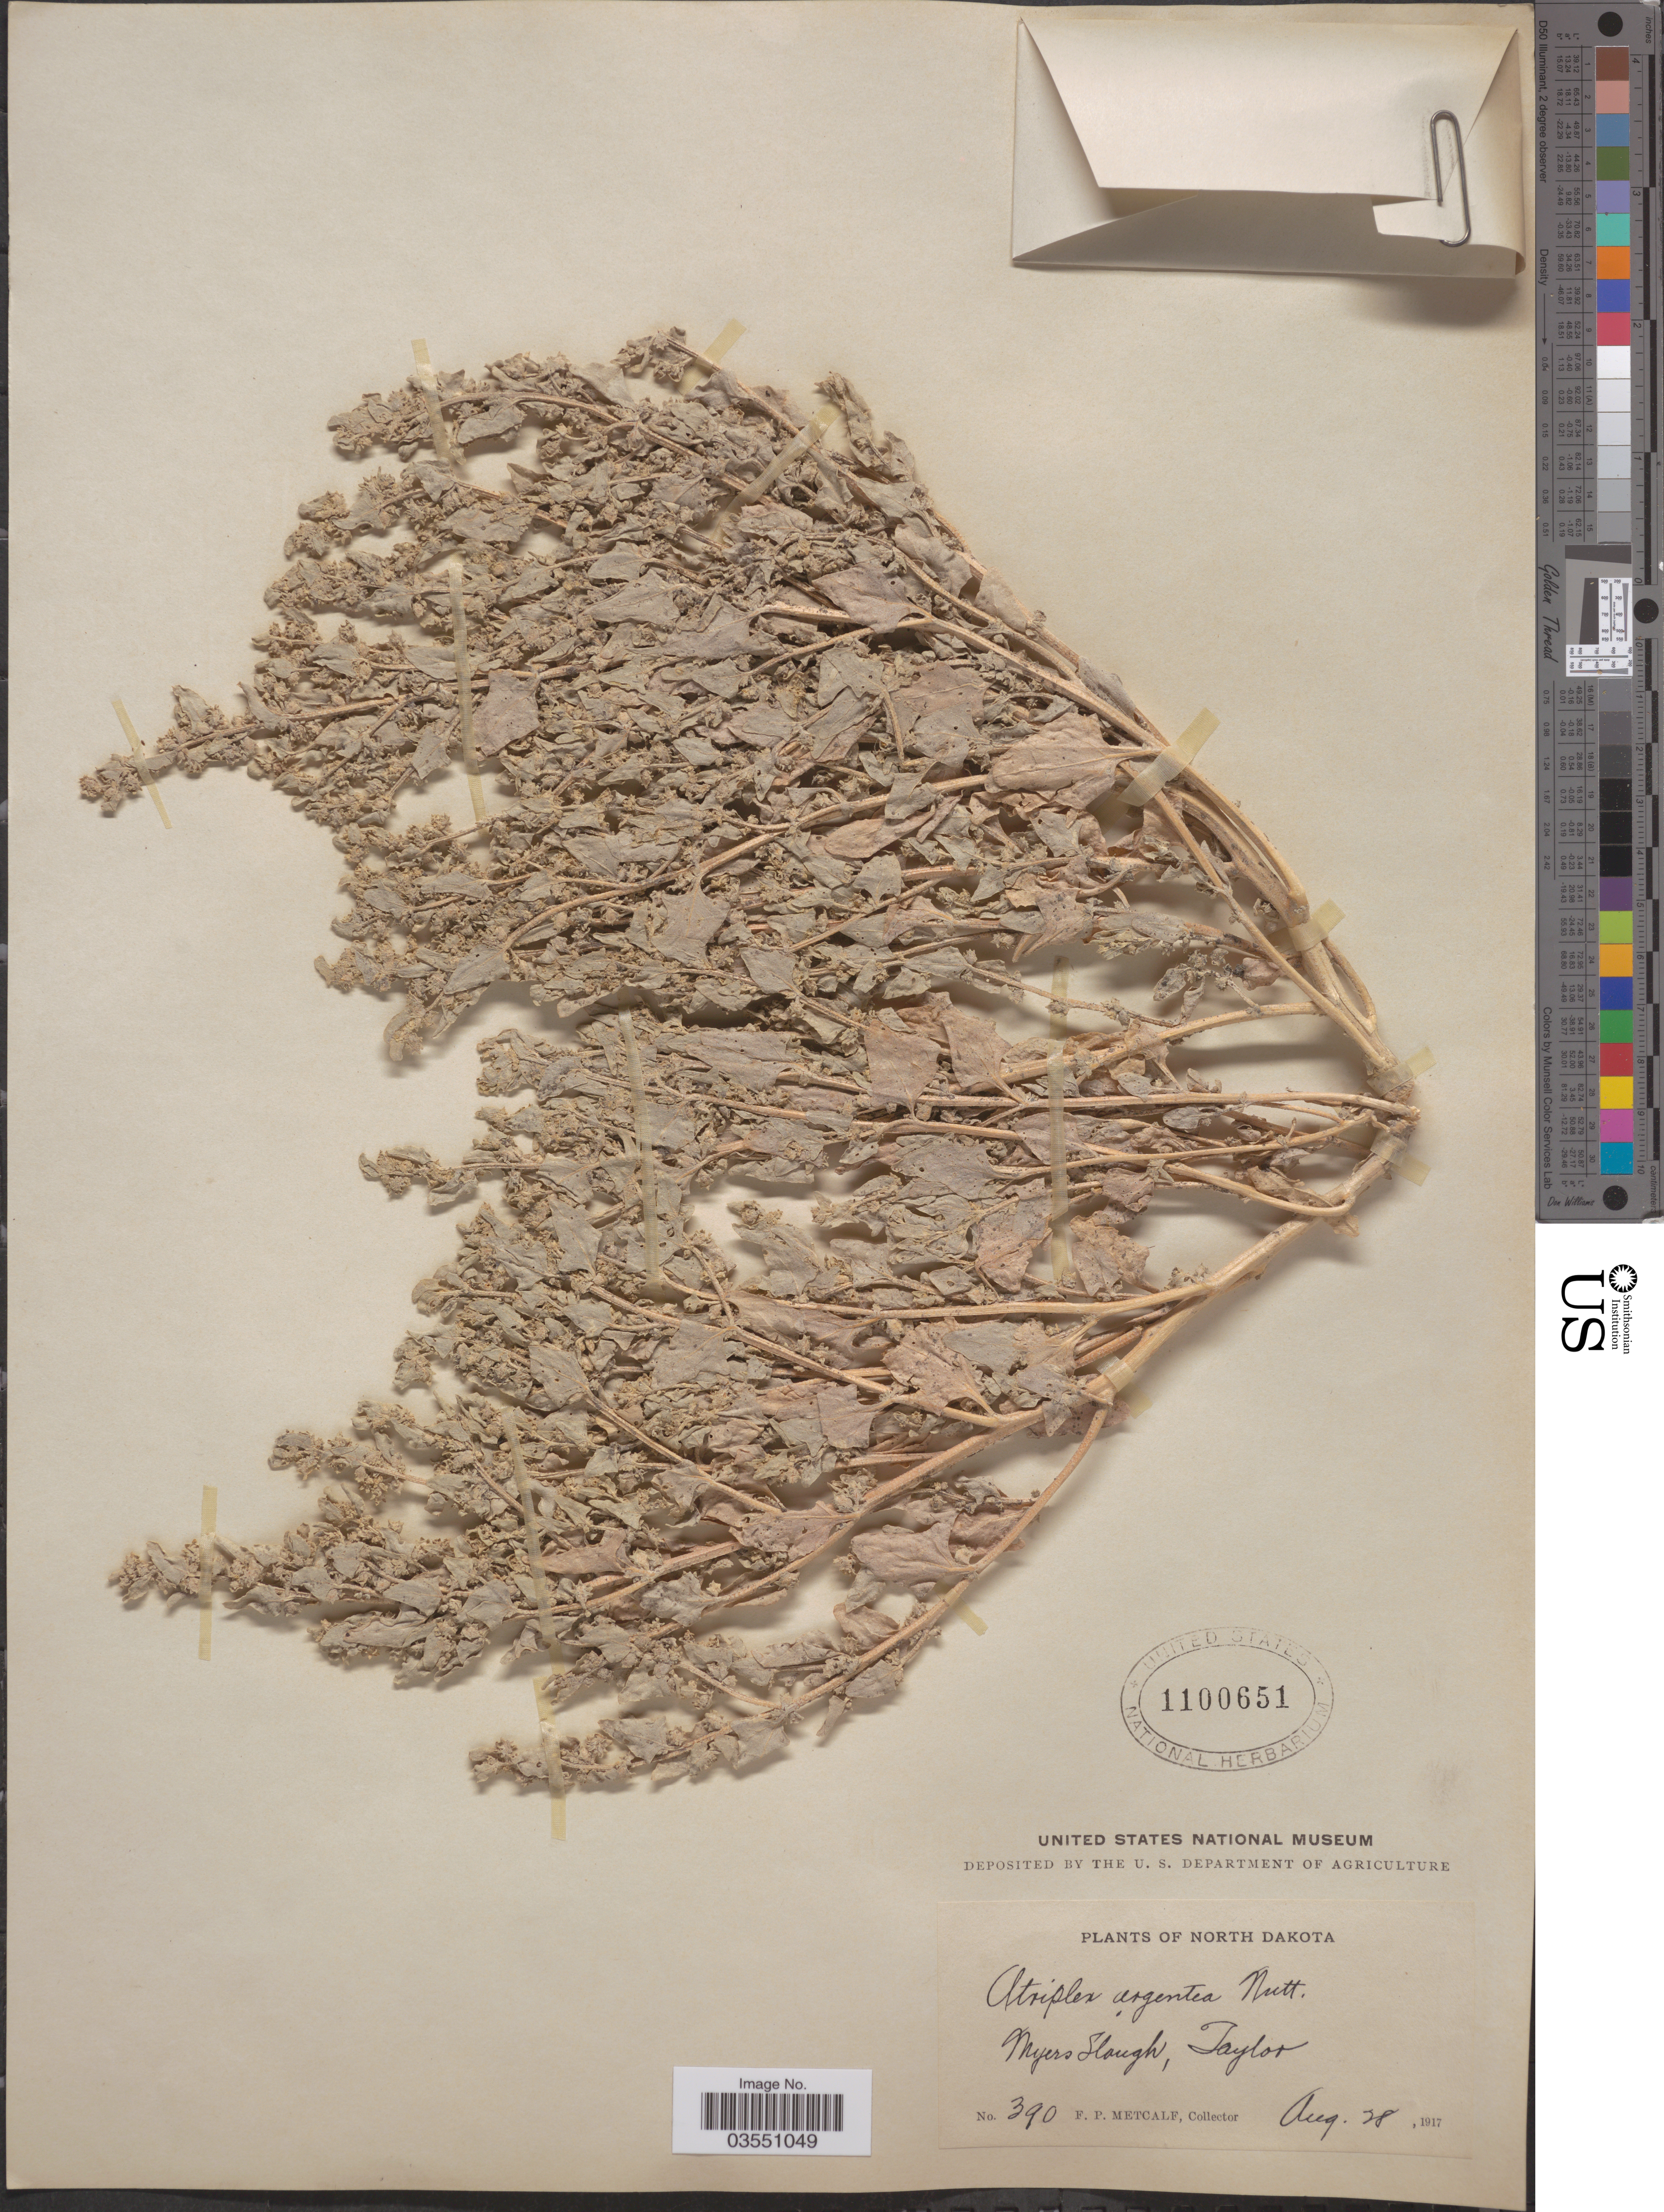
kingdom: Plantae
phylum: Tracheophyta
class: Magnoliopsida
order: Caryophyllales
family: Amaranthaceae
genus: Atriplex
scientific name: Atriplex argentea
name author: Nutt.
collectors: F. Metcalf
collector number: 390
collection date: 1917-08-28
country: United States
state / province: North Dakota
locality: Myers Slough, Taylor.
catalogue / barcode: US 1100651